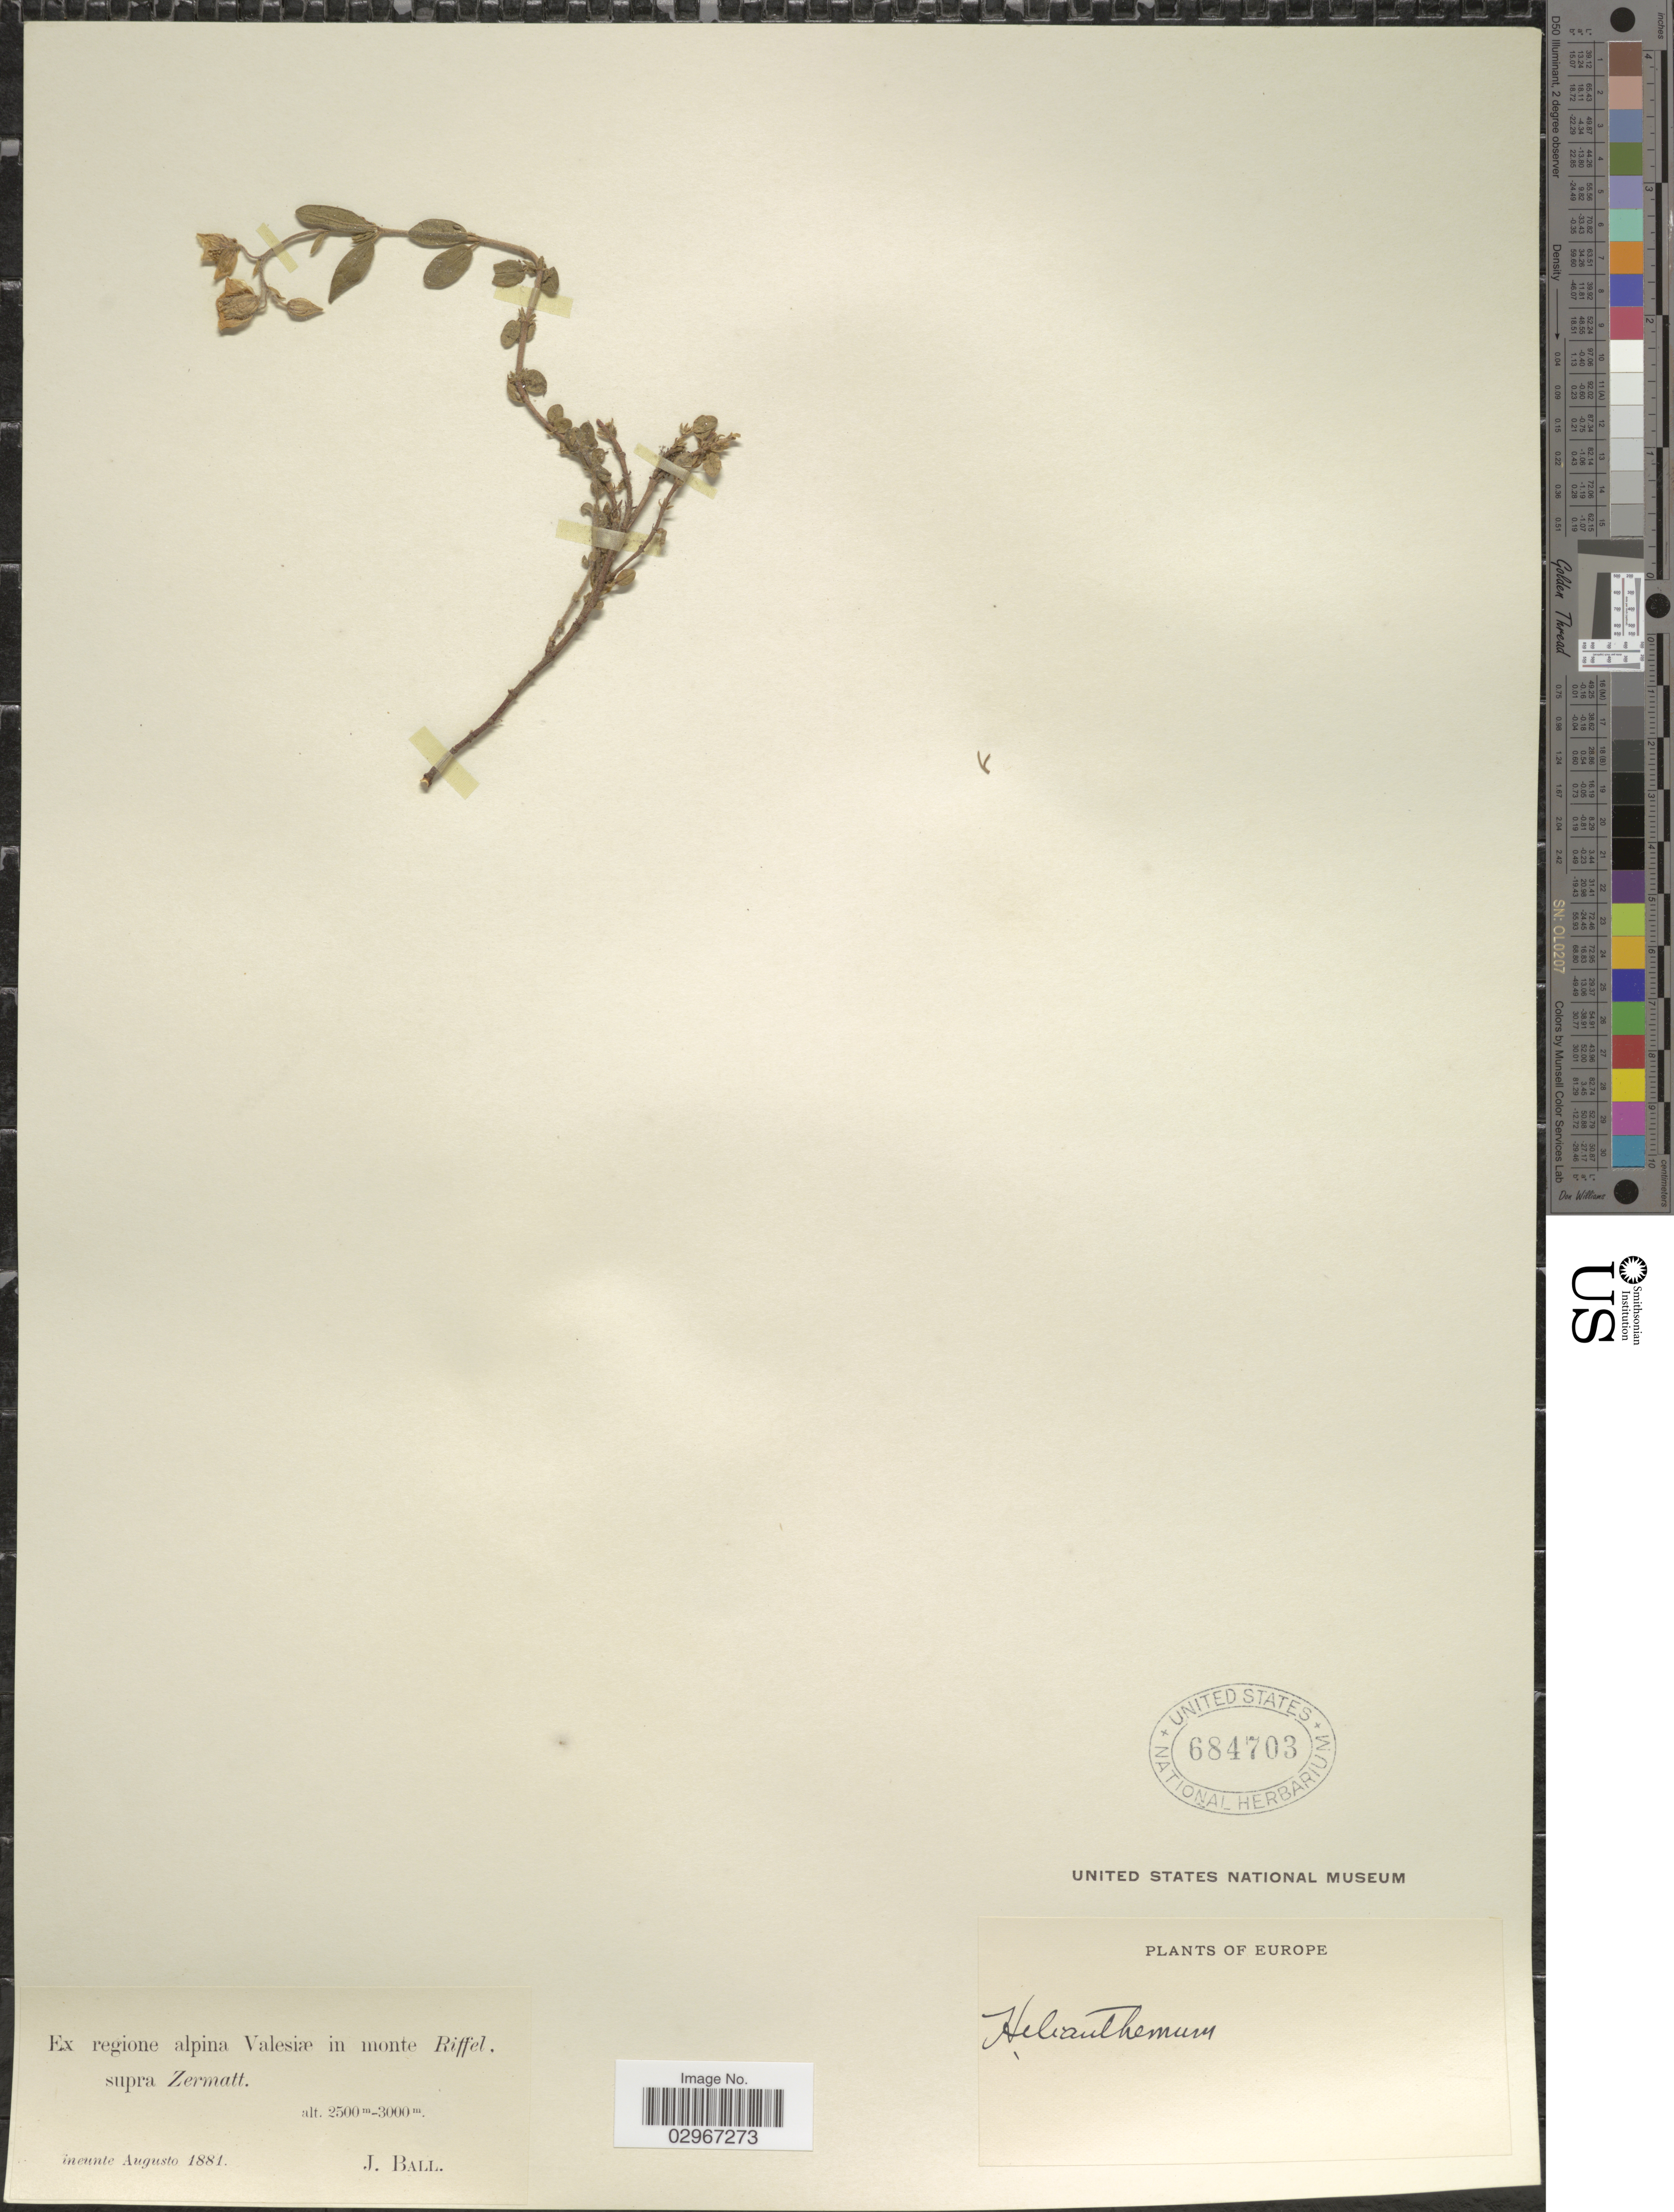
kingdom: Plantae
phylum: Tracheophyta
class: Magnoliopsida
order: Malvales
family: Cistaceae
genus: Helianthemum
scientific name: Helianthemum sp.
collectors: J. Ball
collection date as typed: ineunte Augusto 1881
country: Switzerland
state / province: Valais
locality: Ex regione alpina Valesiæ in monte Riffel, supra Zermatt, Europe.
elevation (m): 2500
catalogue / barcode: US 684703